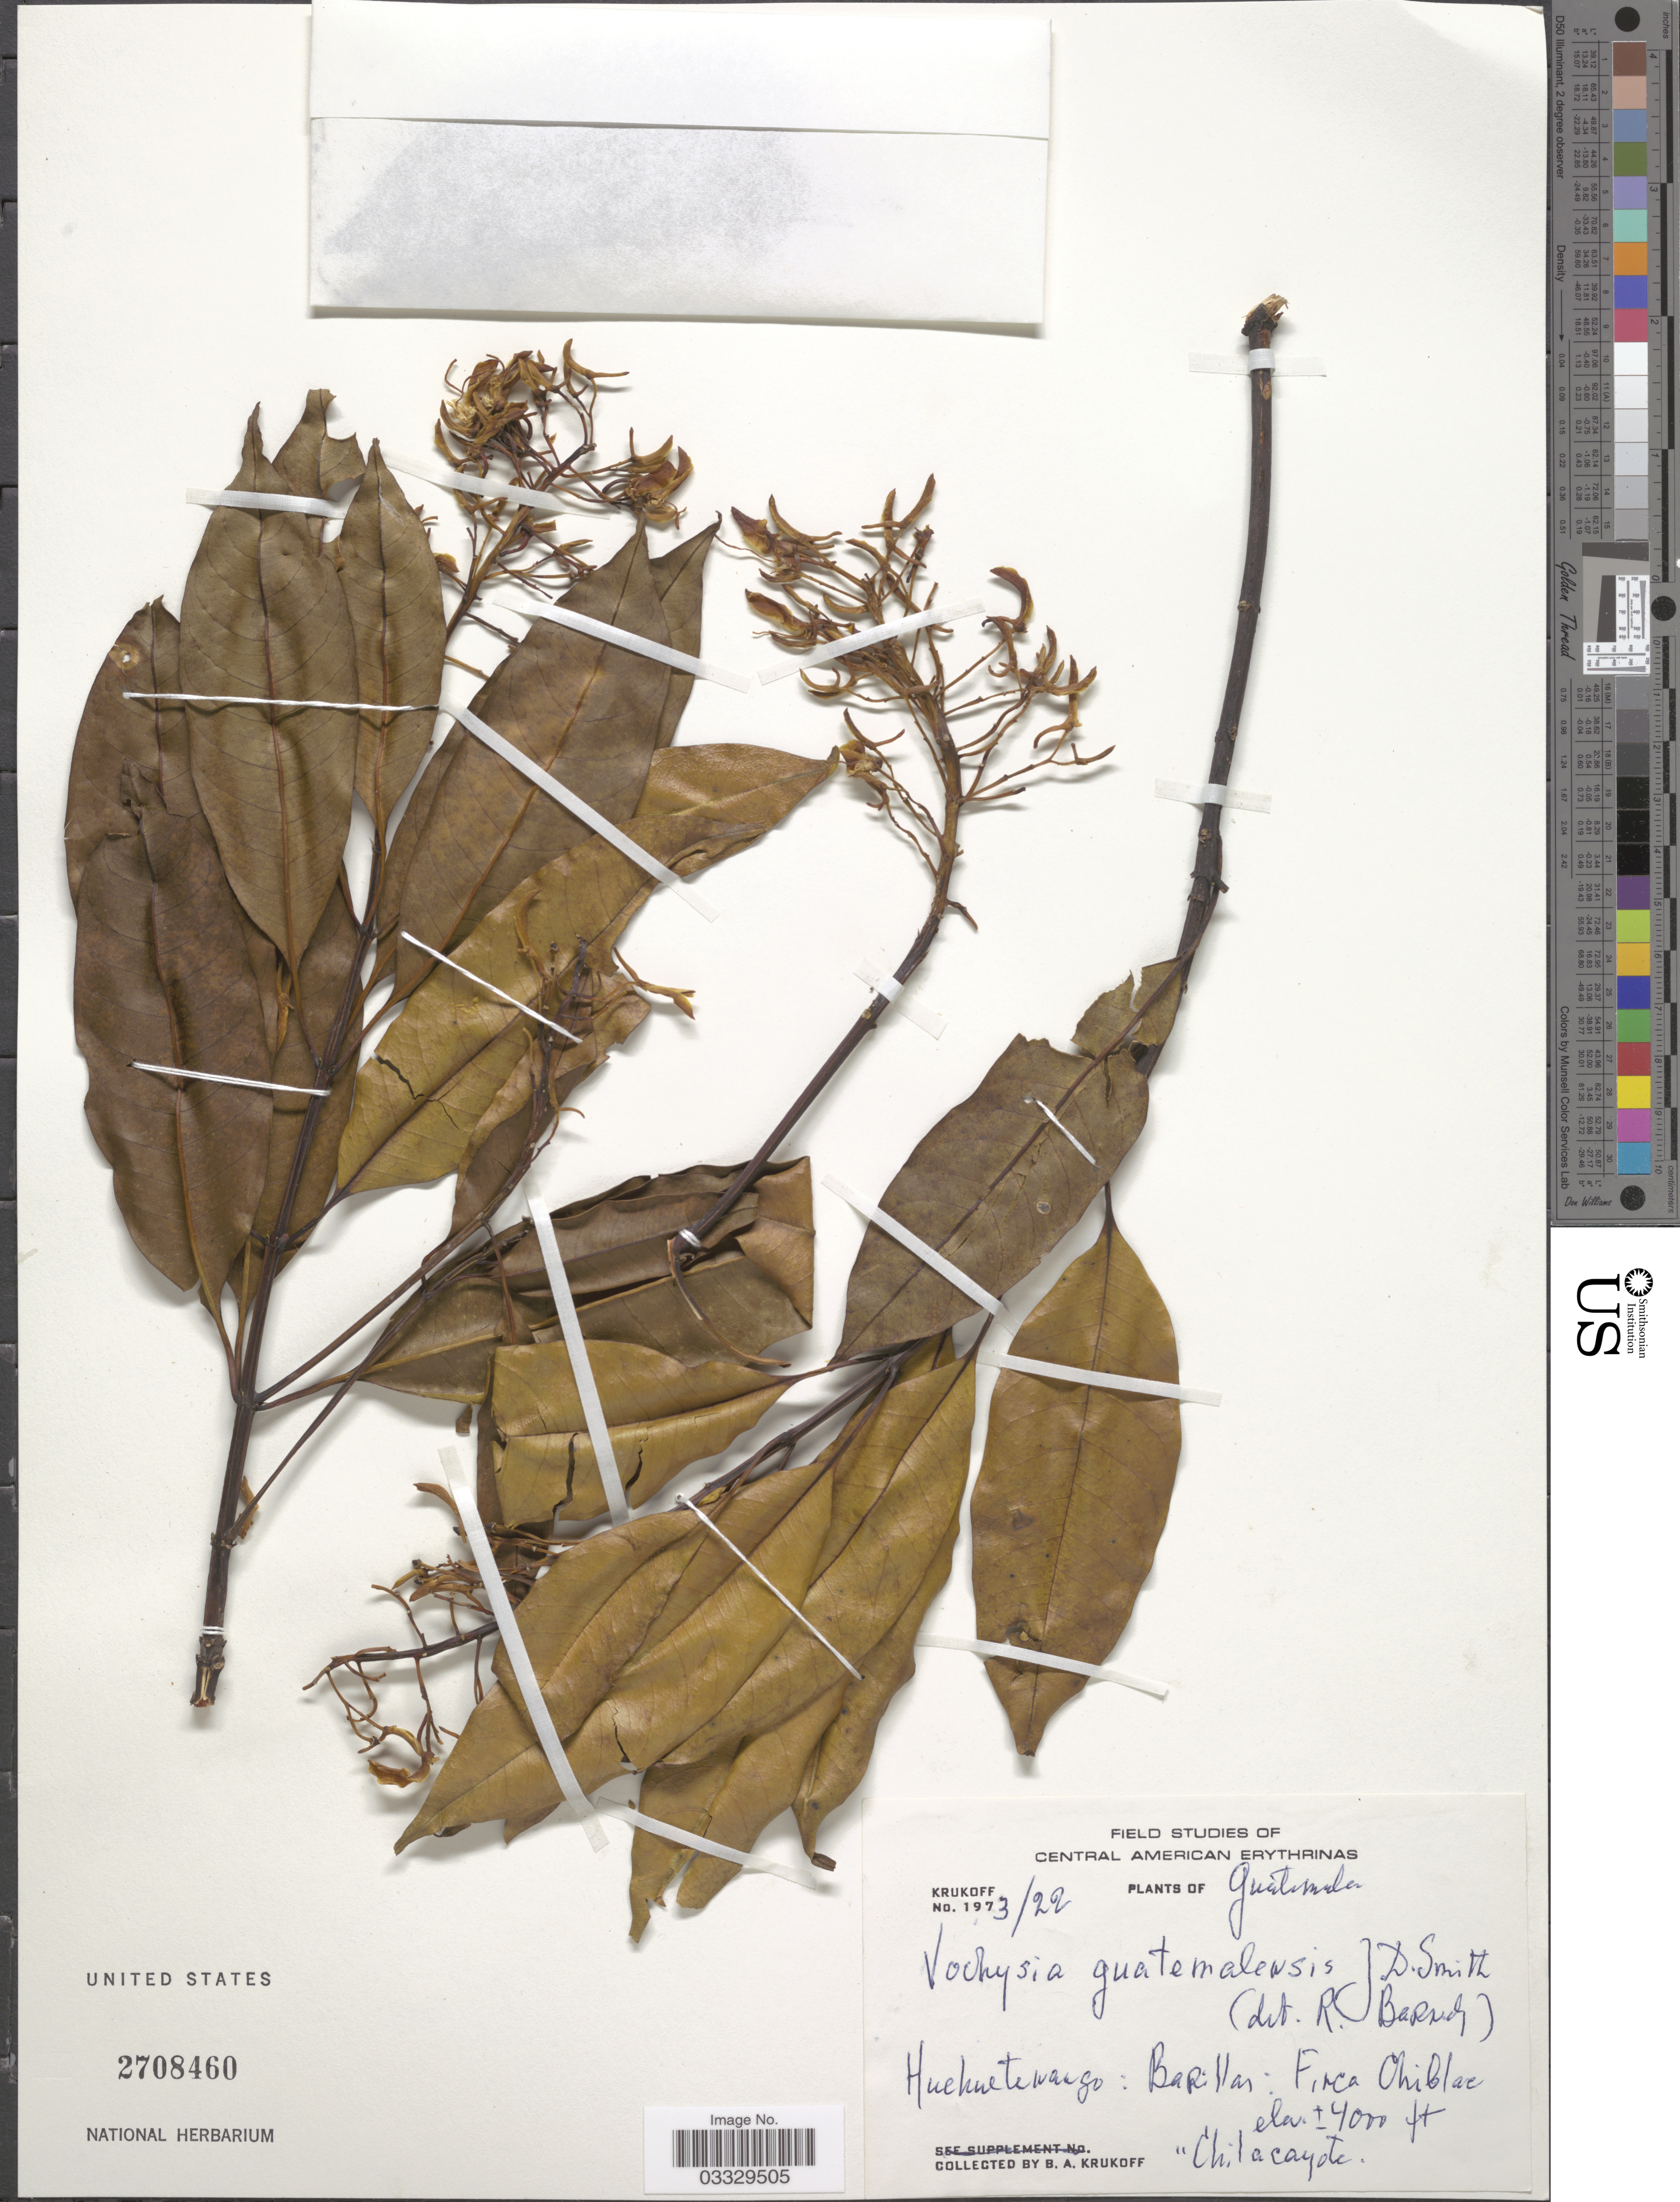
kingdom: Plantae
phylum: Tracheophyta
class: Magnoliopsida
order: Myrtales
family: Vochysiaceae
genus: Vochysia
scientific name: Vochysia guatemalensis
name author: Donn. Sm.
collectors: B. A. Krukoff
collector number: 1973/22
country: Guatemala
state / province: Huehuetenango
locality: Barillas: Finca Chiblac.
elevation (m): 1219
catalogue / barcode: US 2708460